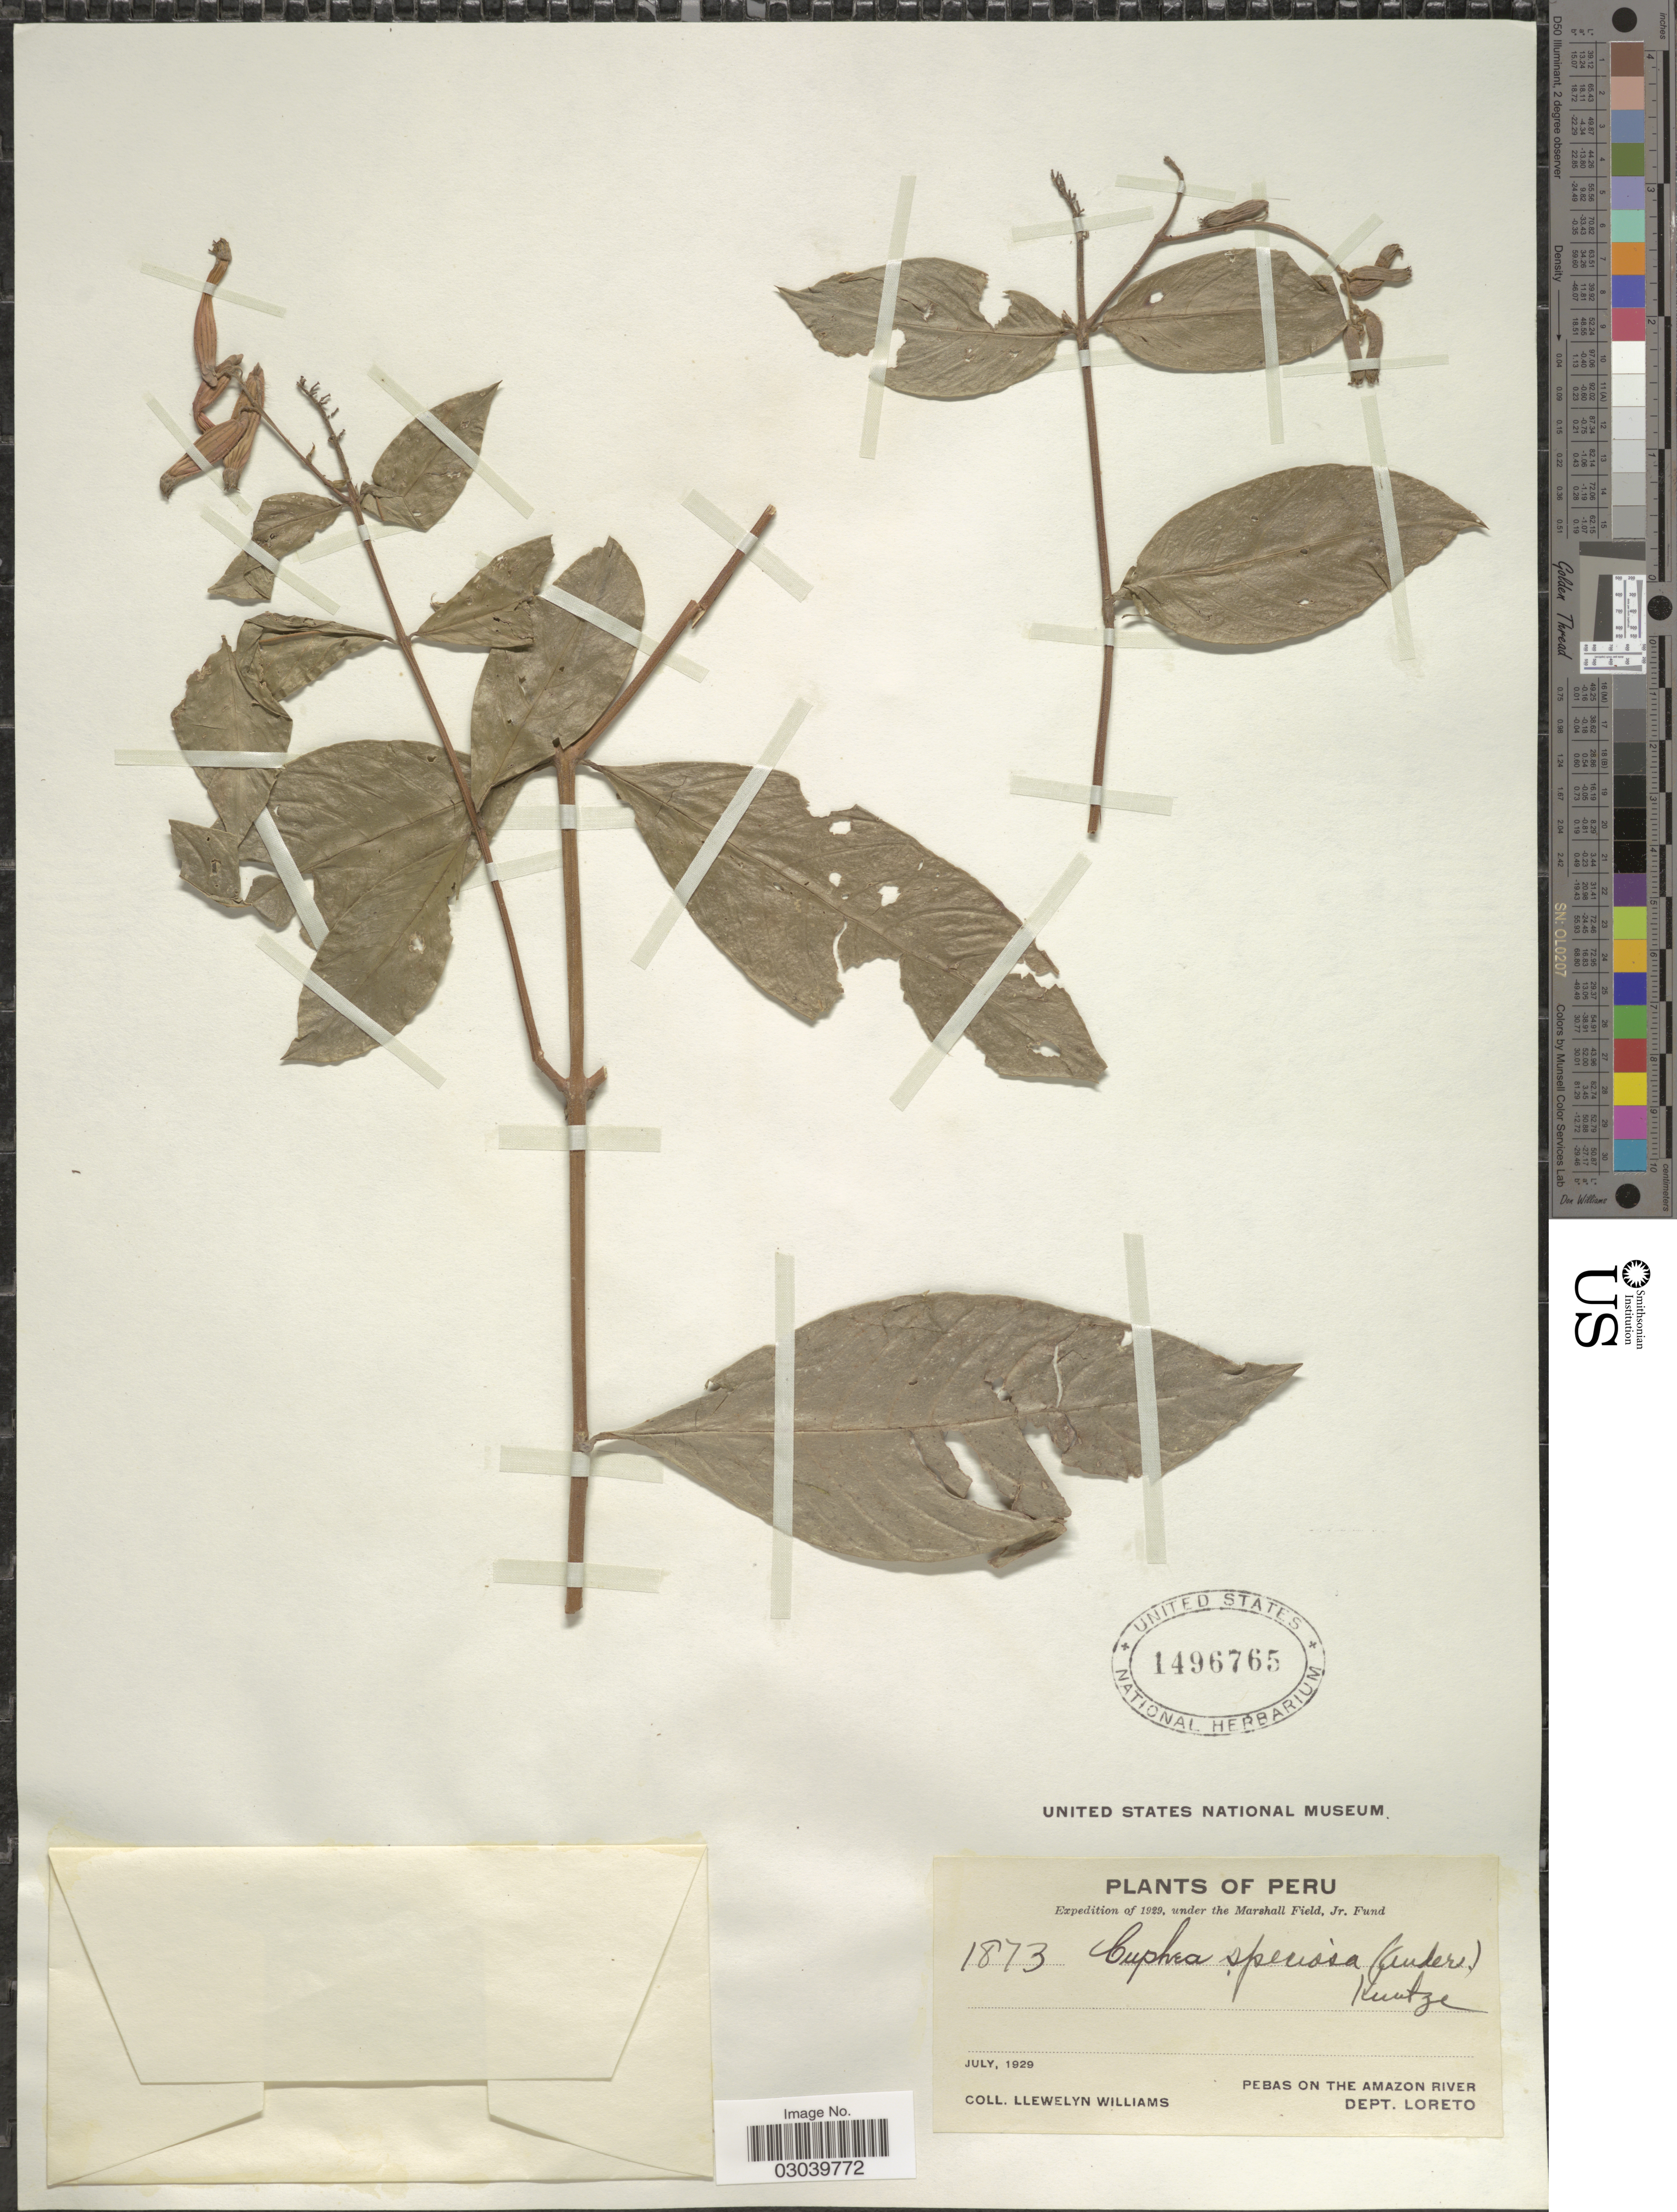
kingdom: Plantae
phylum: Tracheophyta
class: Magnoliopsida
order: Myrtales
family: Lythraceae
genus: Cuphea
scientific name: Cuphea melvilla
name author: Lindl.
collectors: Ll. Williams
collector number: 1873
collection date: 1929-07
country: Peru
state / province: Loreto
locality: Pebas on the Amazon River. Dept. Loreto.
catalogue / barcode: US 1496765